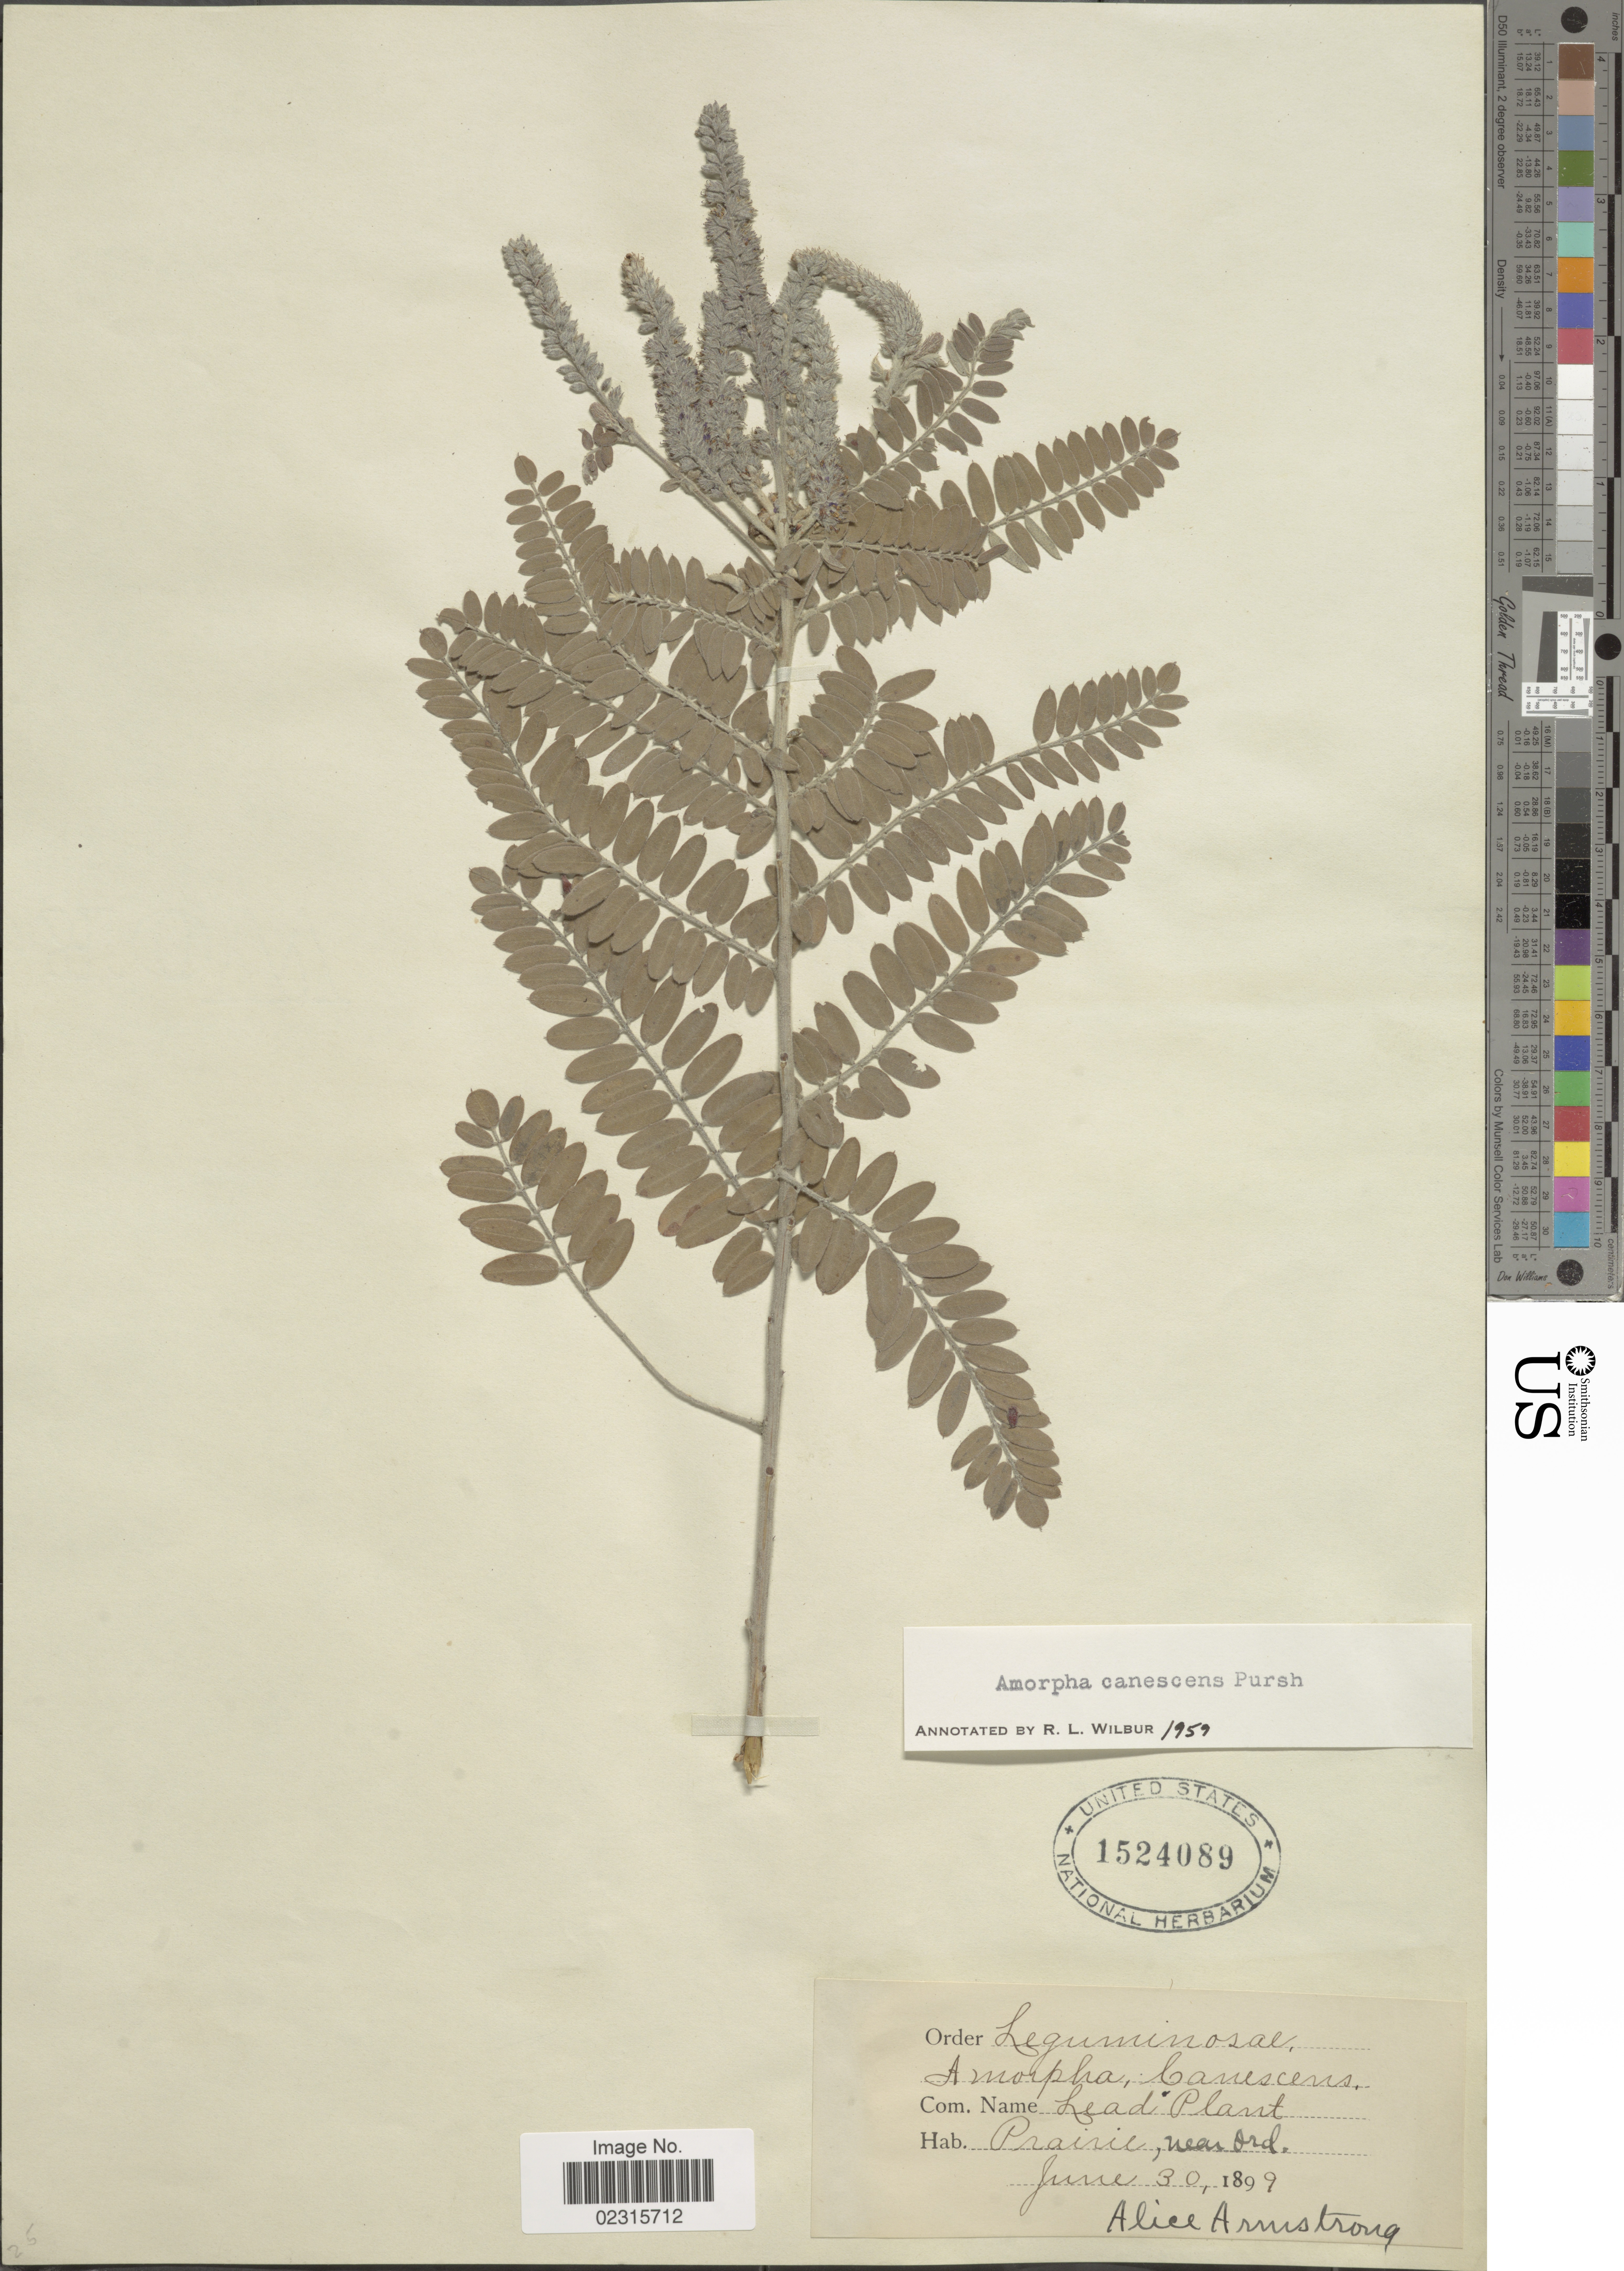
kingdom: Plantae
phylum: Tracheophyta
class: Magnoliopsida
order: Fabales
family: Fabaceae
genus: Amorpha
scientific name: Amorpha canescens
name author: Pursh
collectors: A. Armstrong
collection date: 1899-06-30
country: United States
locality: Prairies, Near Ord.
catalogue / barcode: US 1524089